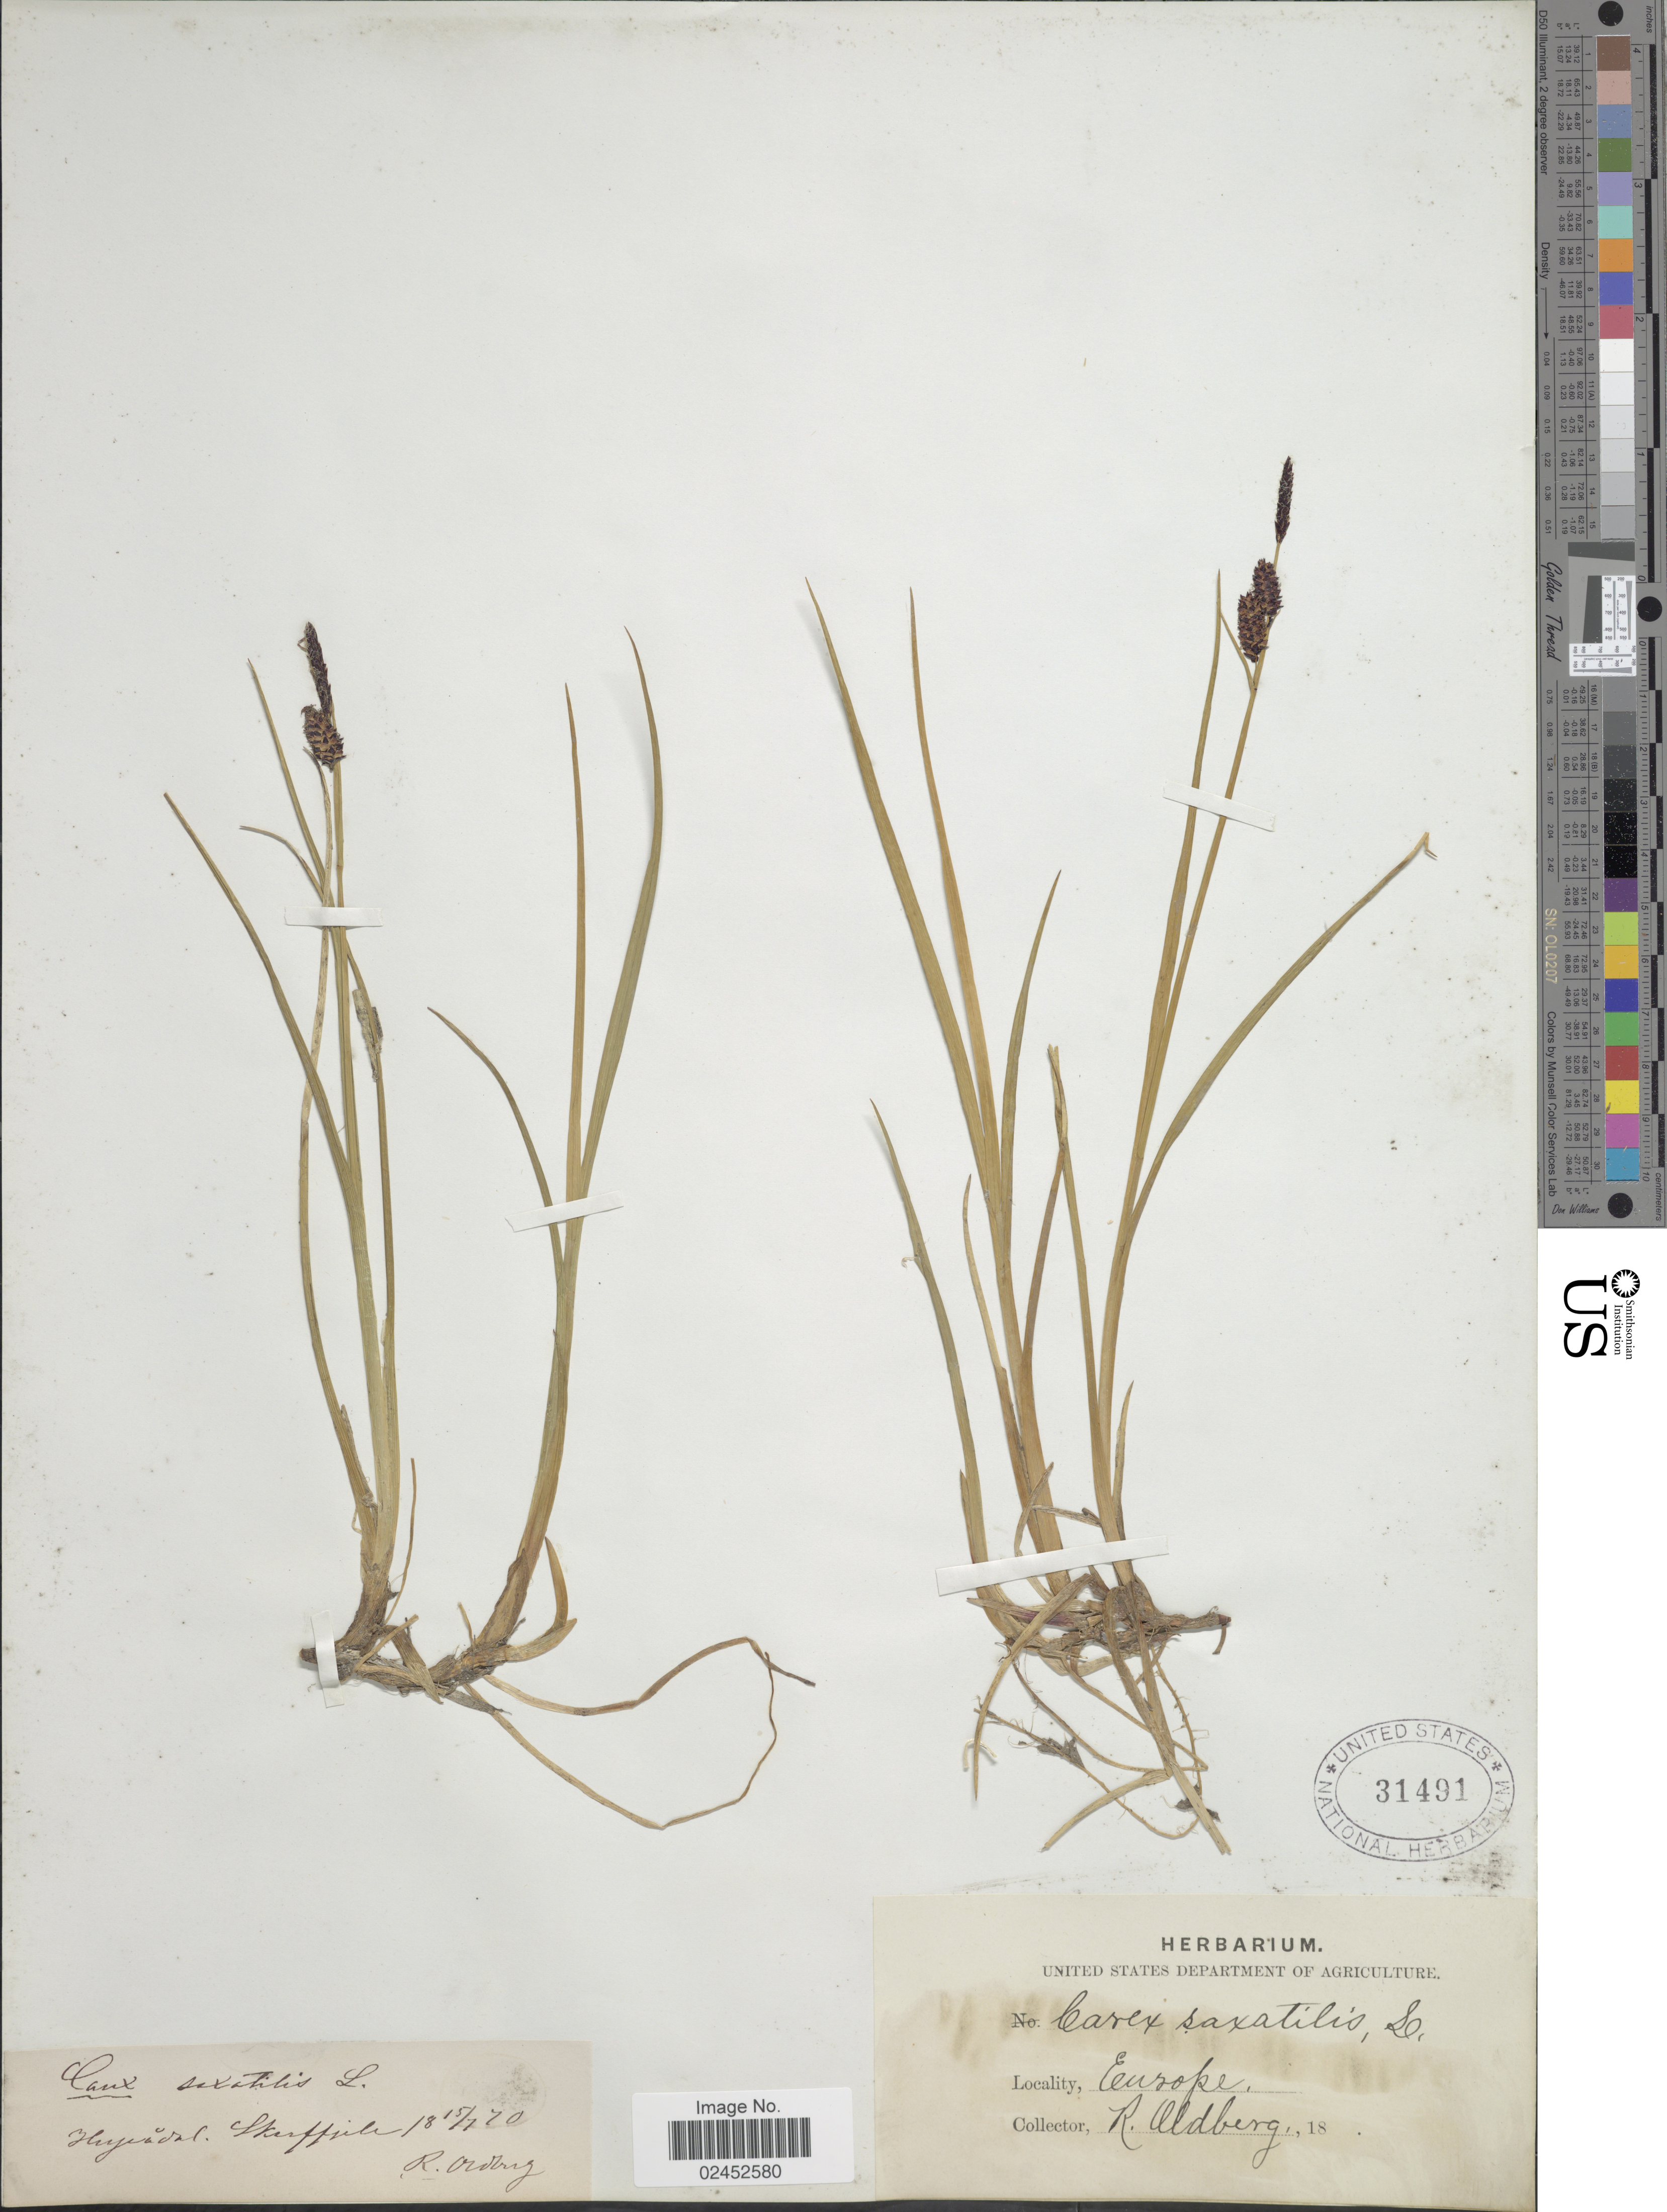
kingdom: Plantae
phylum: Tracheophyta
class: Liliopsida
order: Poales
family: Cyperaceae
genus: Carex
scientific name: Carex saxatilis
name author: L.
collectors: R. Oldberg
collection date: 1870-07-15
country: Sweden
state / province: Jamtland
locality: Härjedalen, Skarfjell, Europe.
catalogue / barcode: US 31491